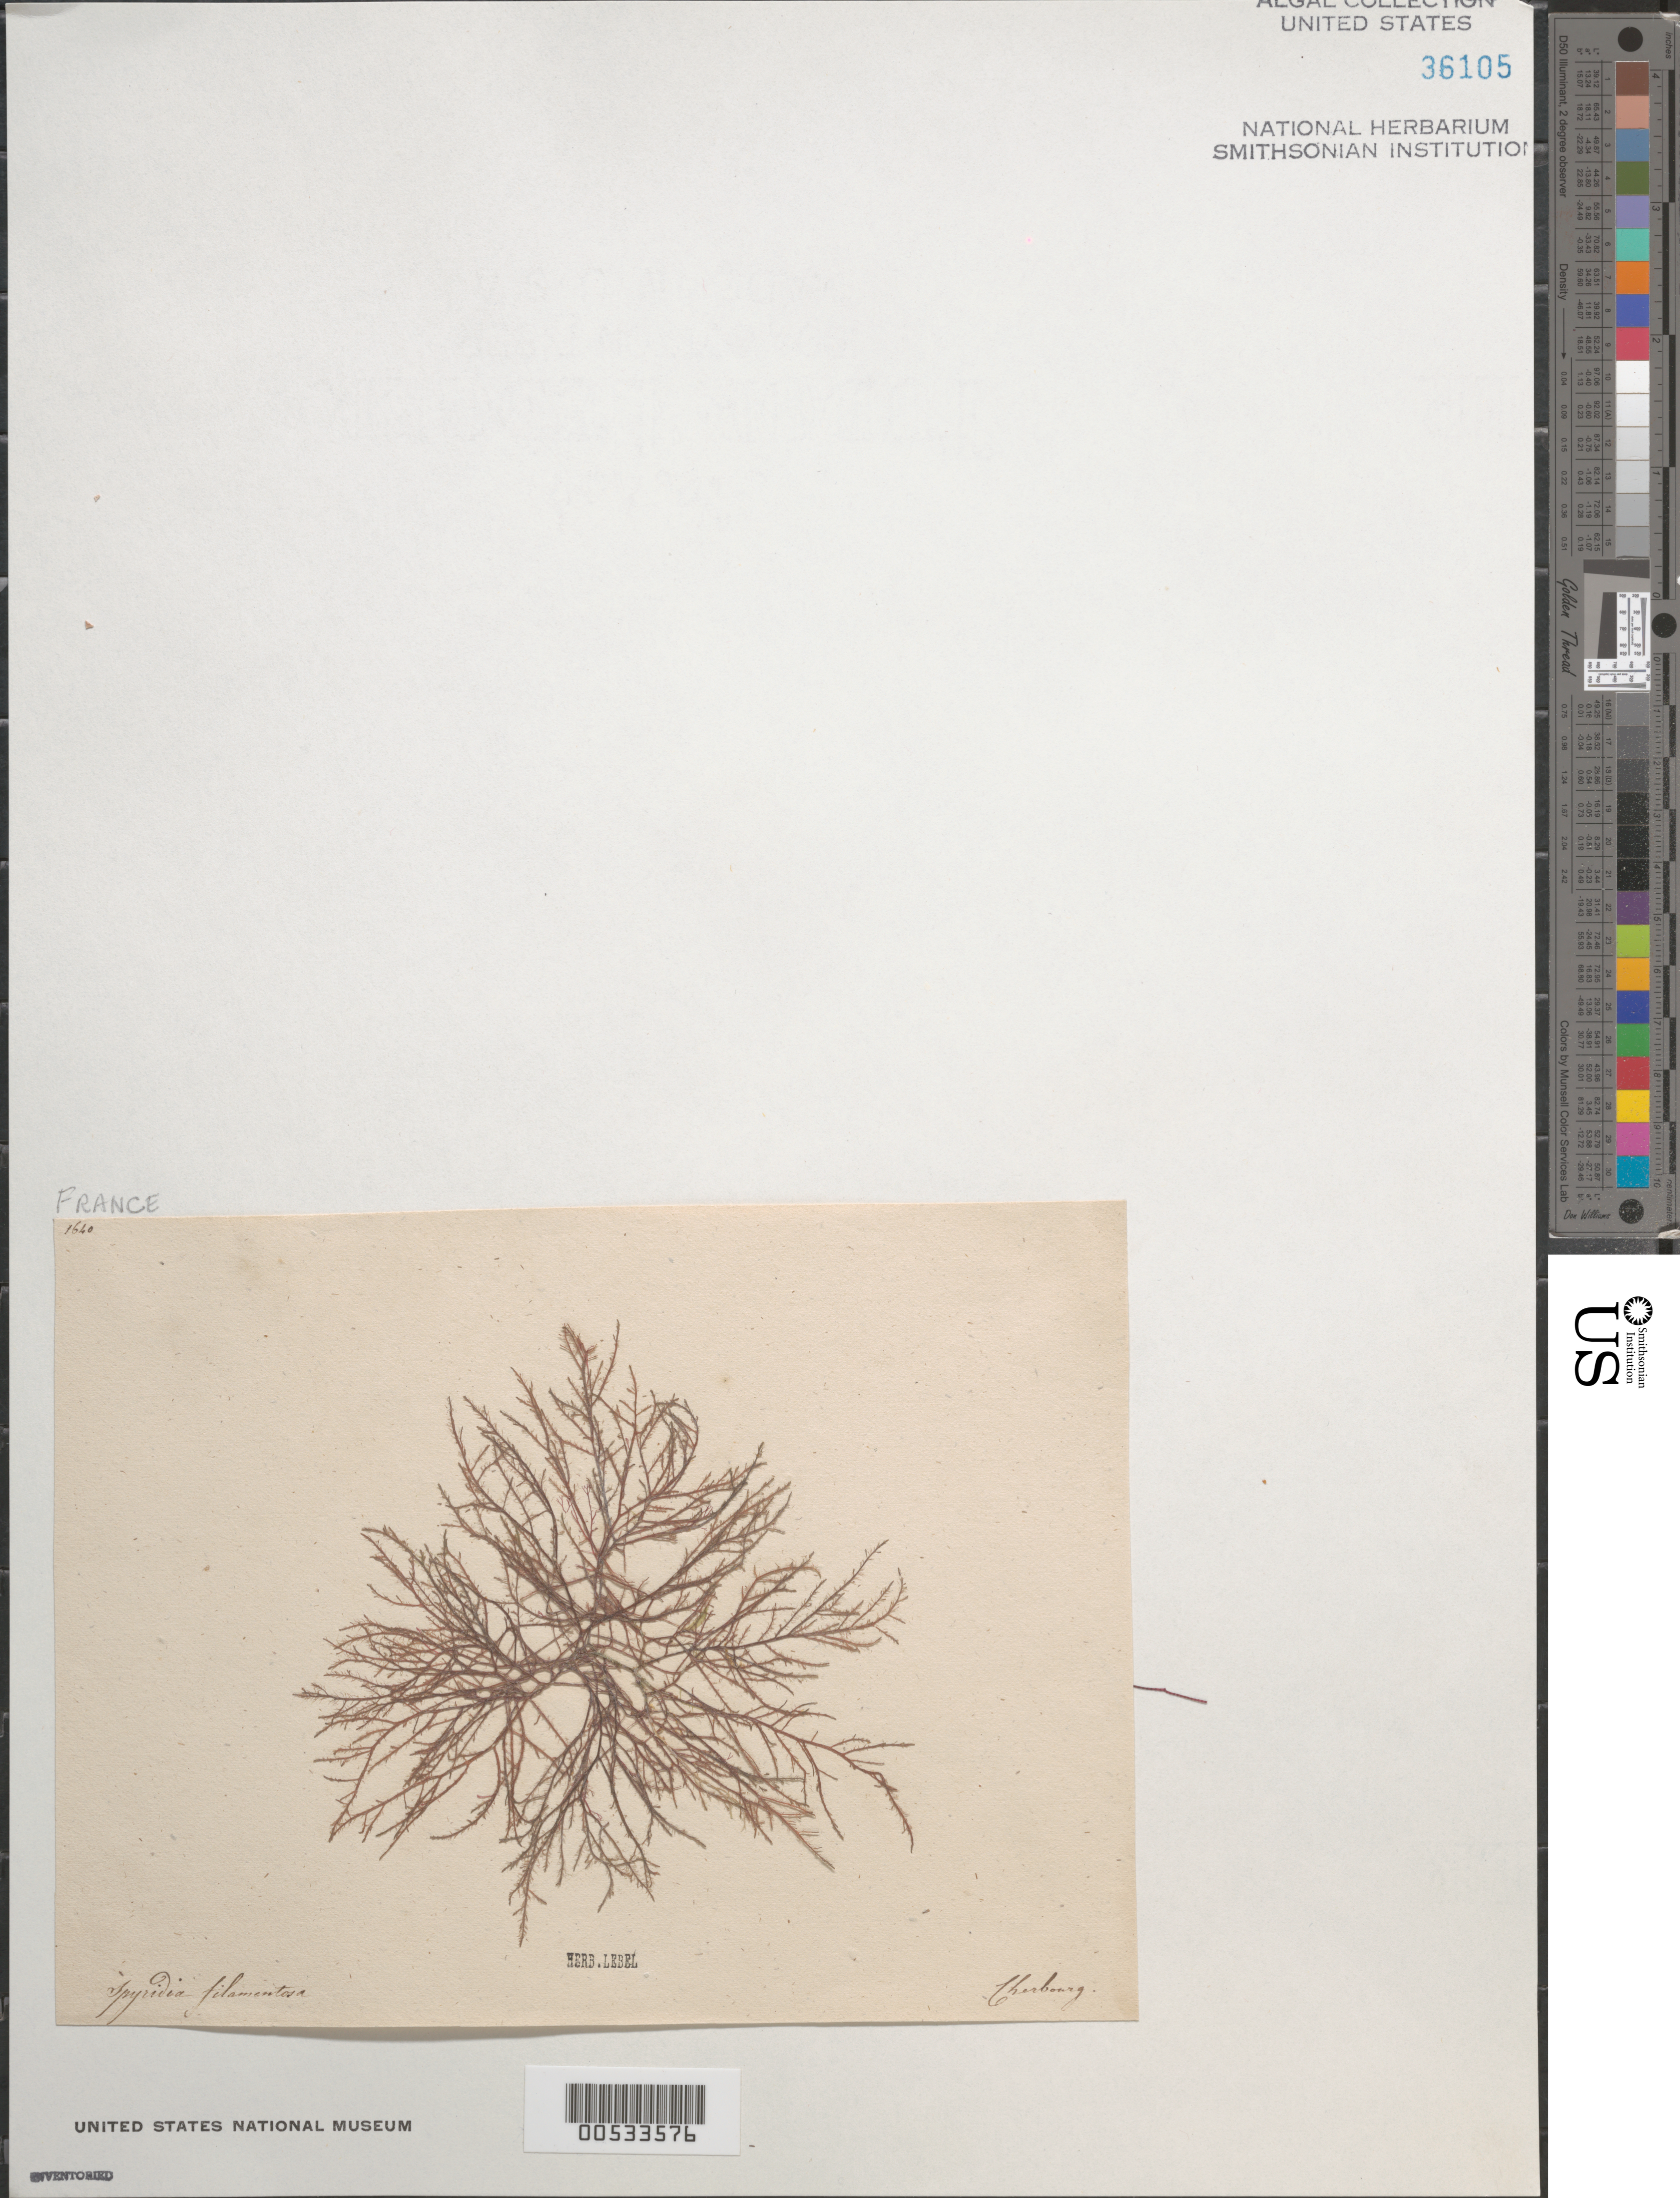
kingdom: Plantae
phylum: Rhodophyta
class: Florideophyceae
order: Ceramiales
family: Spyridiaceae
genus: Spyridia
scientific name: Spyridia filamentosa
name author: (Wulfen) Harv.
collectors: J. Lebel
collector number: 1640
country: France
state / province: Normandie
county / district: Manche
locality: Cherbourg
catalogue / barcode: US 36105